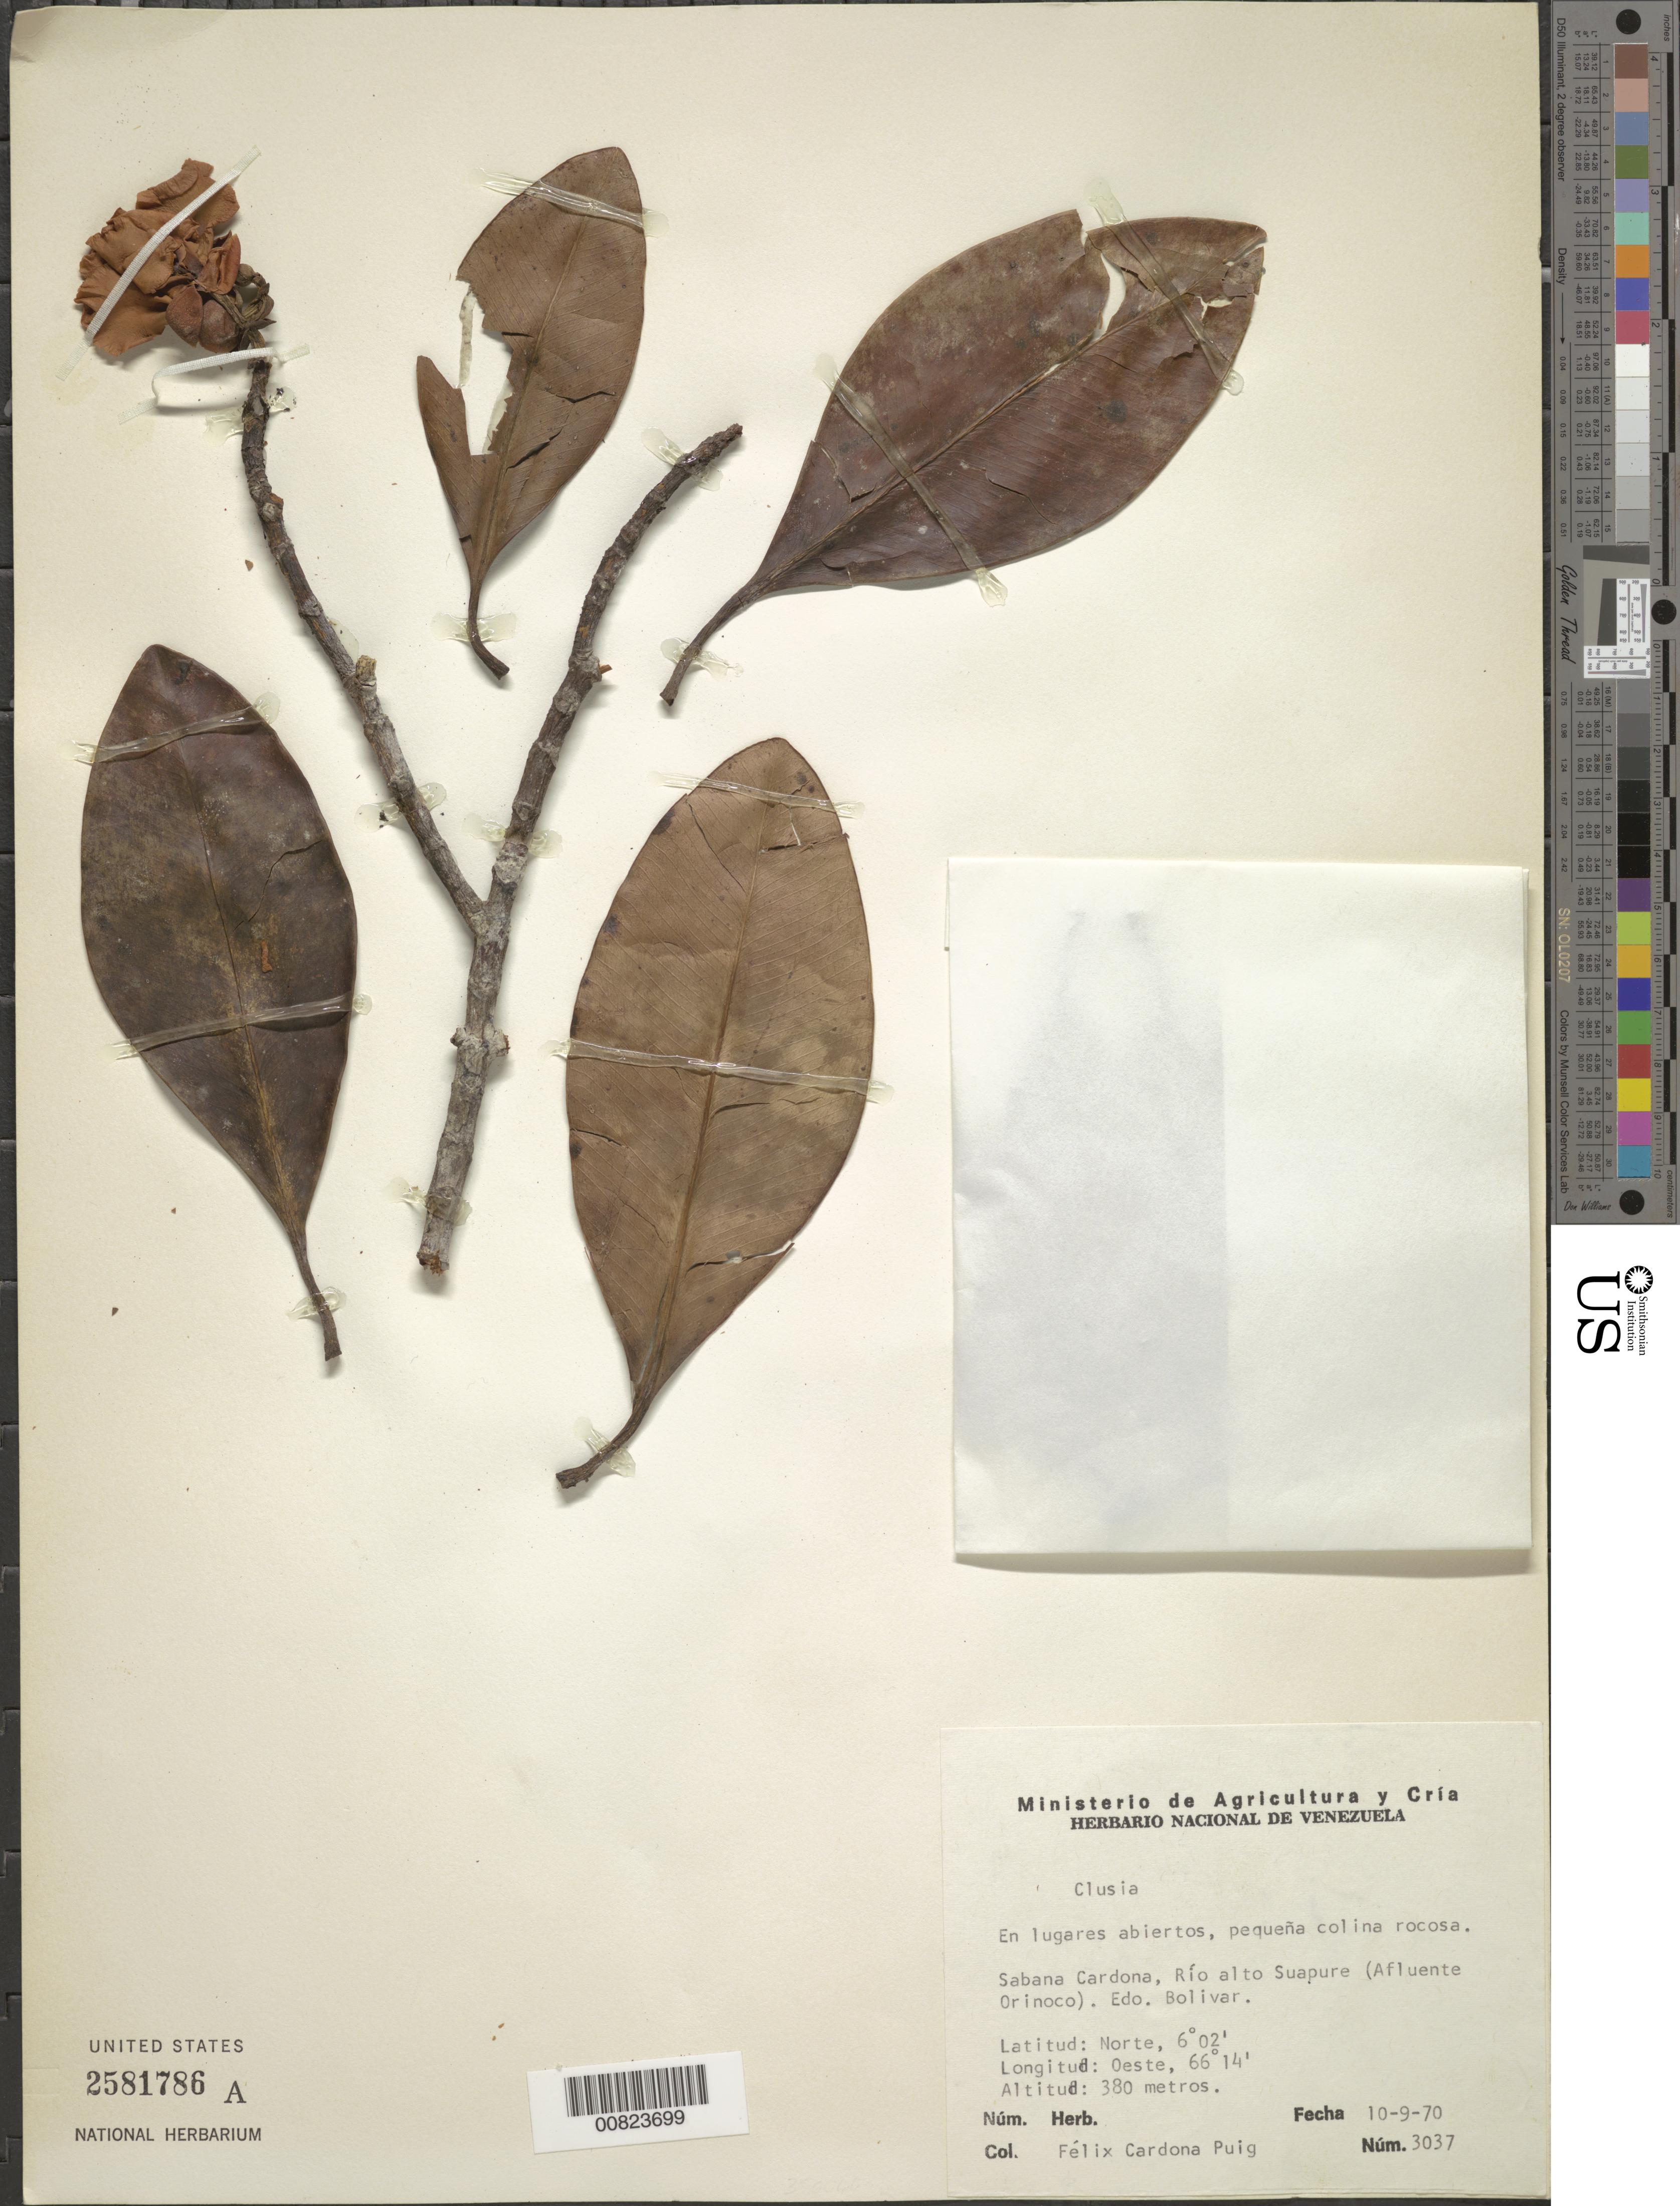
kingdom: Plantae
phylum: Tracheophyta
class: Magnoliopsida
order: Malpighiales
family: Clusiaceae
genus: Clusia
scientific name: Clusia sp.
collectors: F. Cardona Puig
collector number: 3037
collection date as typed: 10-Sep-70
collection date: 1970-09-10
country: Venezuela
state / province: Bolívar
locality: Sabana Cardona, río alto Suapure (affluent Orinoco)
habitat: Lugares abiertos, pequena colina rocosa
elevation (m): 380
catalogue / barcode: US 2581786A